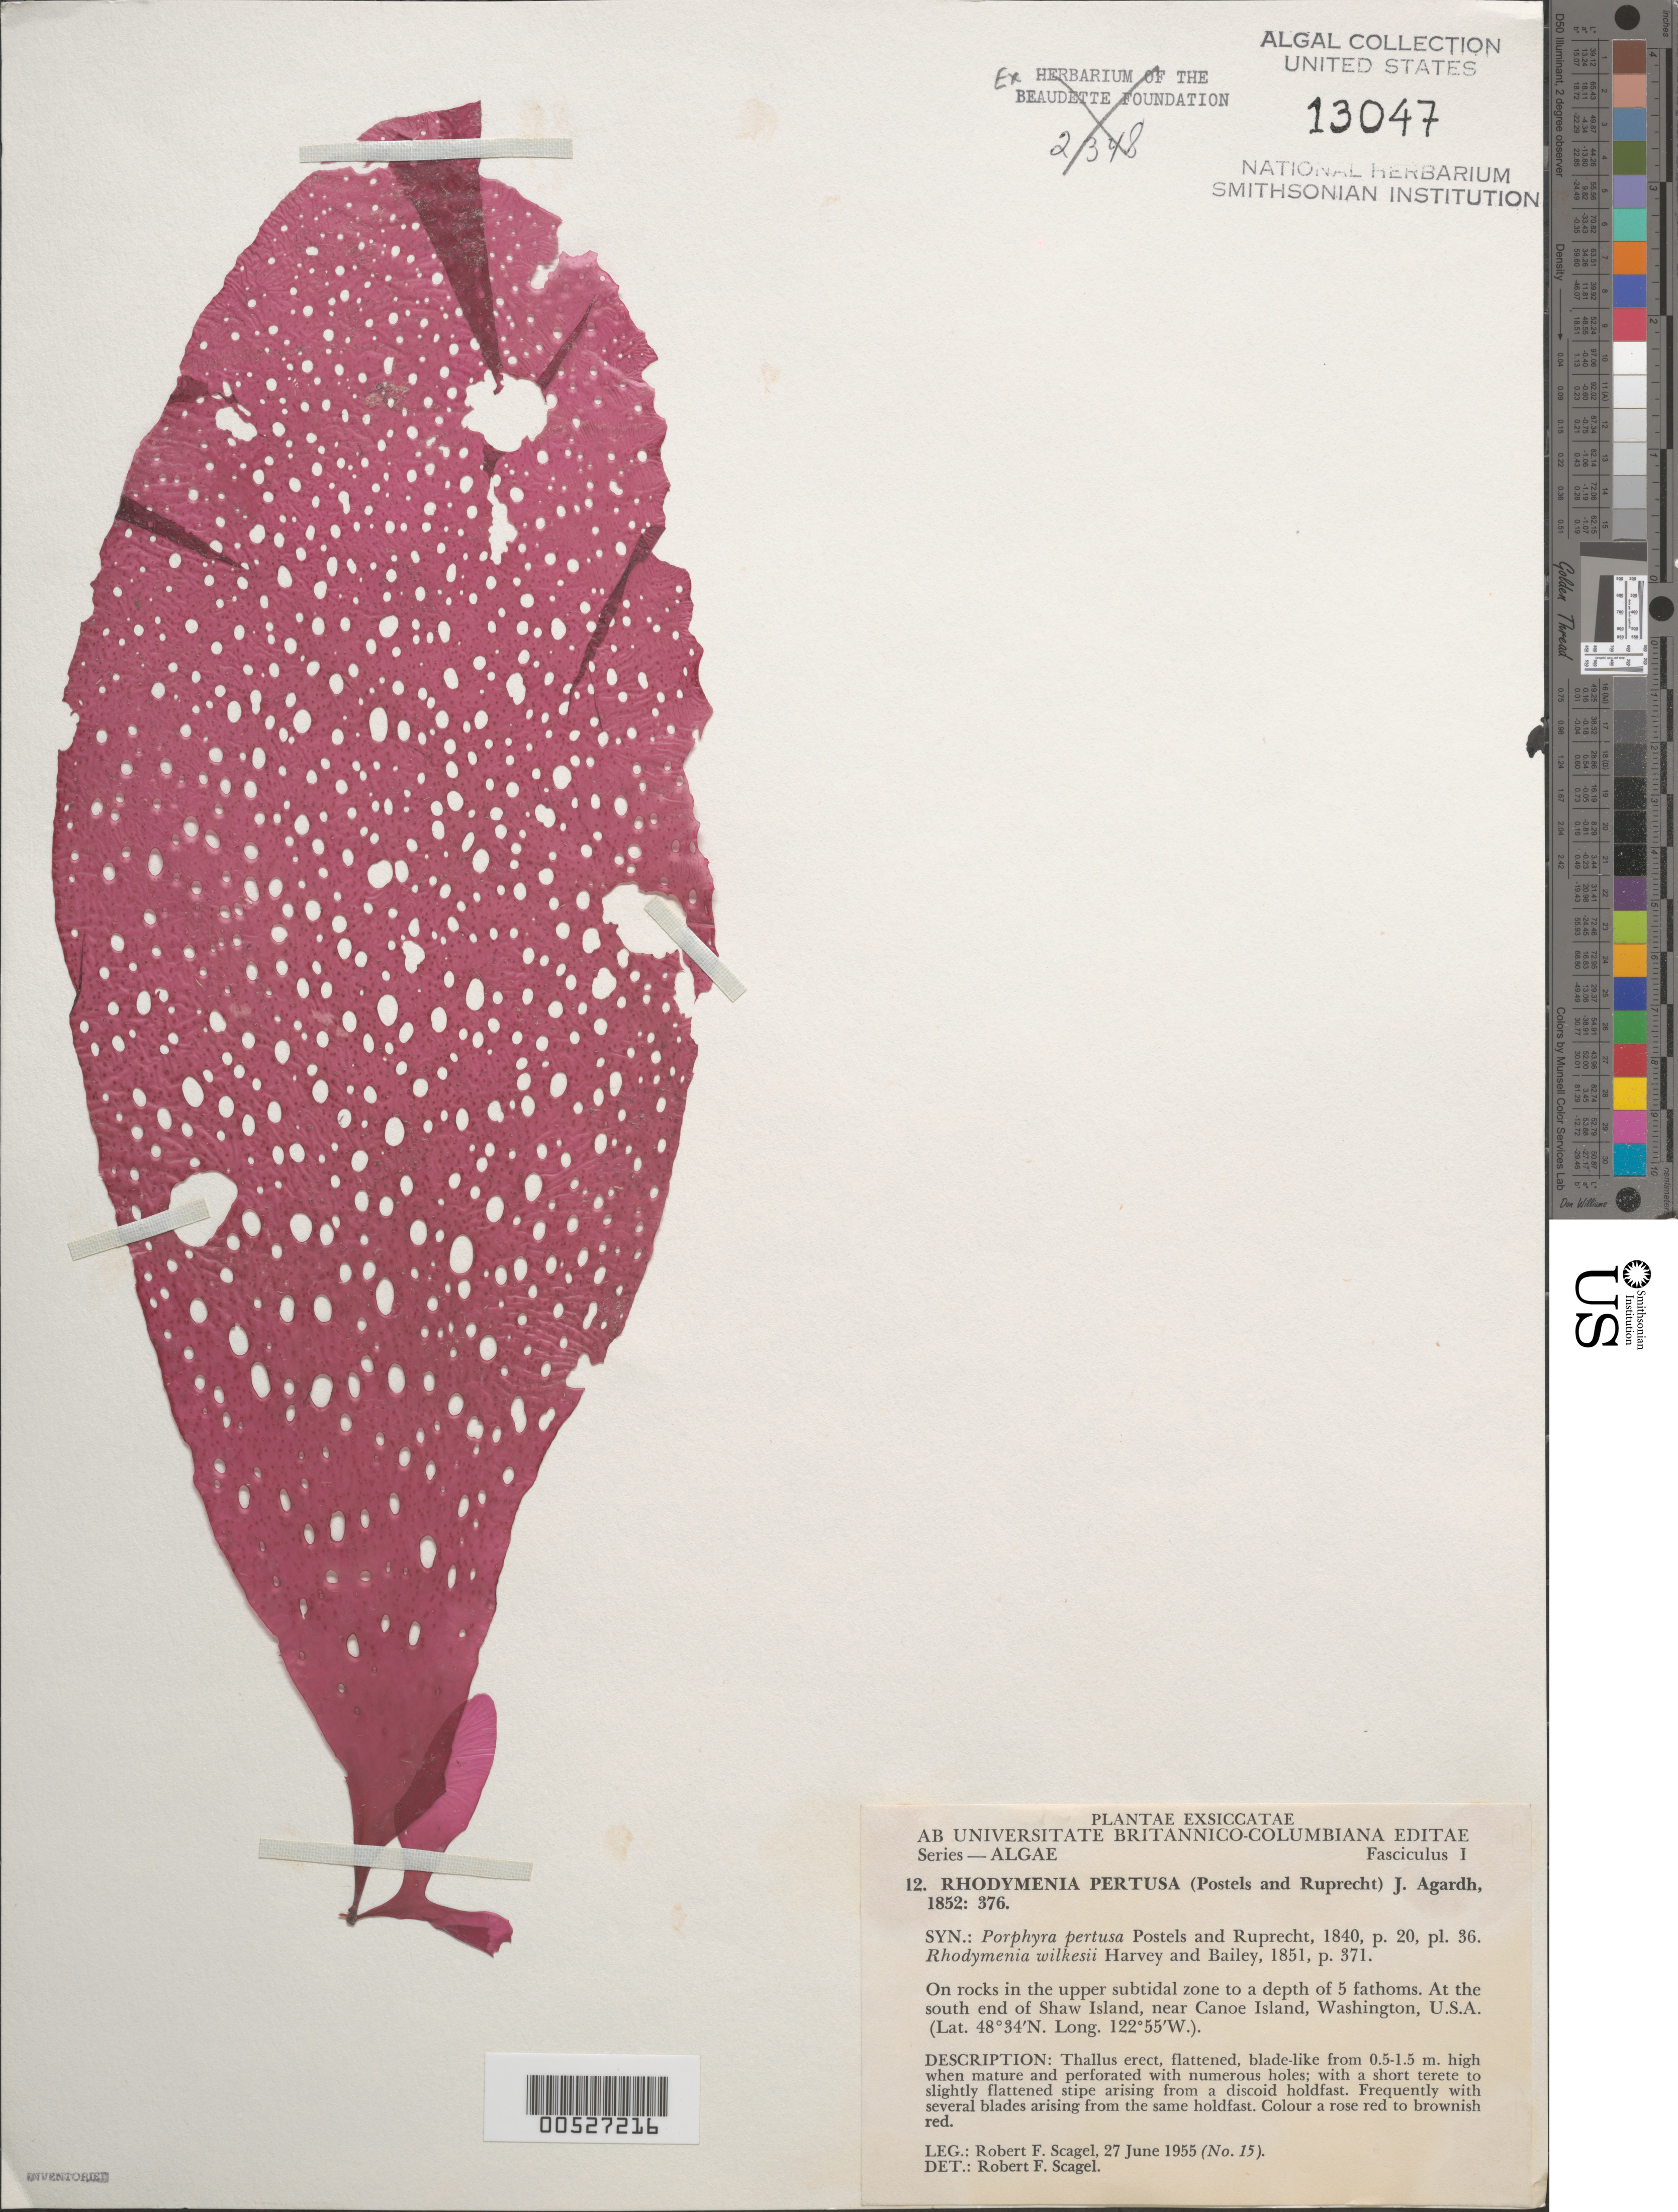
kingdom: Plantae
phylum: Rhodophyta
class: Florideophyceae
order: Rhodymeniales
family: Rhodymeniaceae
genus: Rhodymenia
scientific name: Rhodymenia pertusa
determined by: Scagel, R. F.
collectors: R. F. Scagel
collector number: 15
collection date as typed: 27 Jun 1955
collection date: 1955-06-27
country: United States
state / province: Washington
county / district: San Juan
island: Shaw Island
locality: Near Canoe Island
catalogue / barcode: US 13047